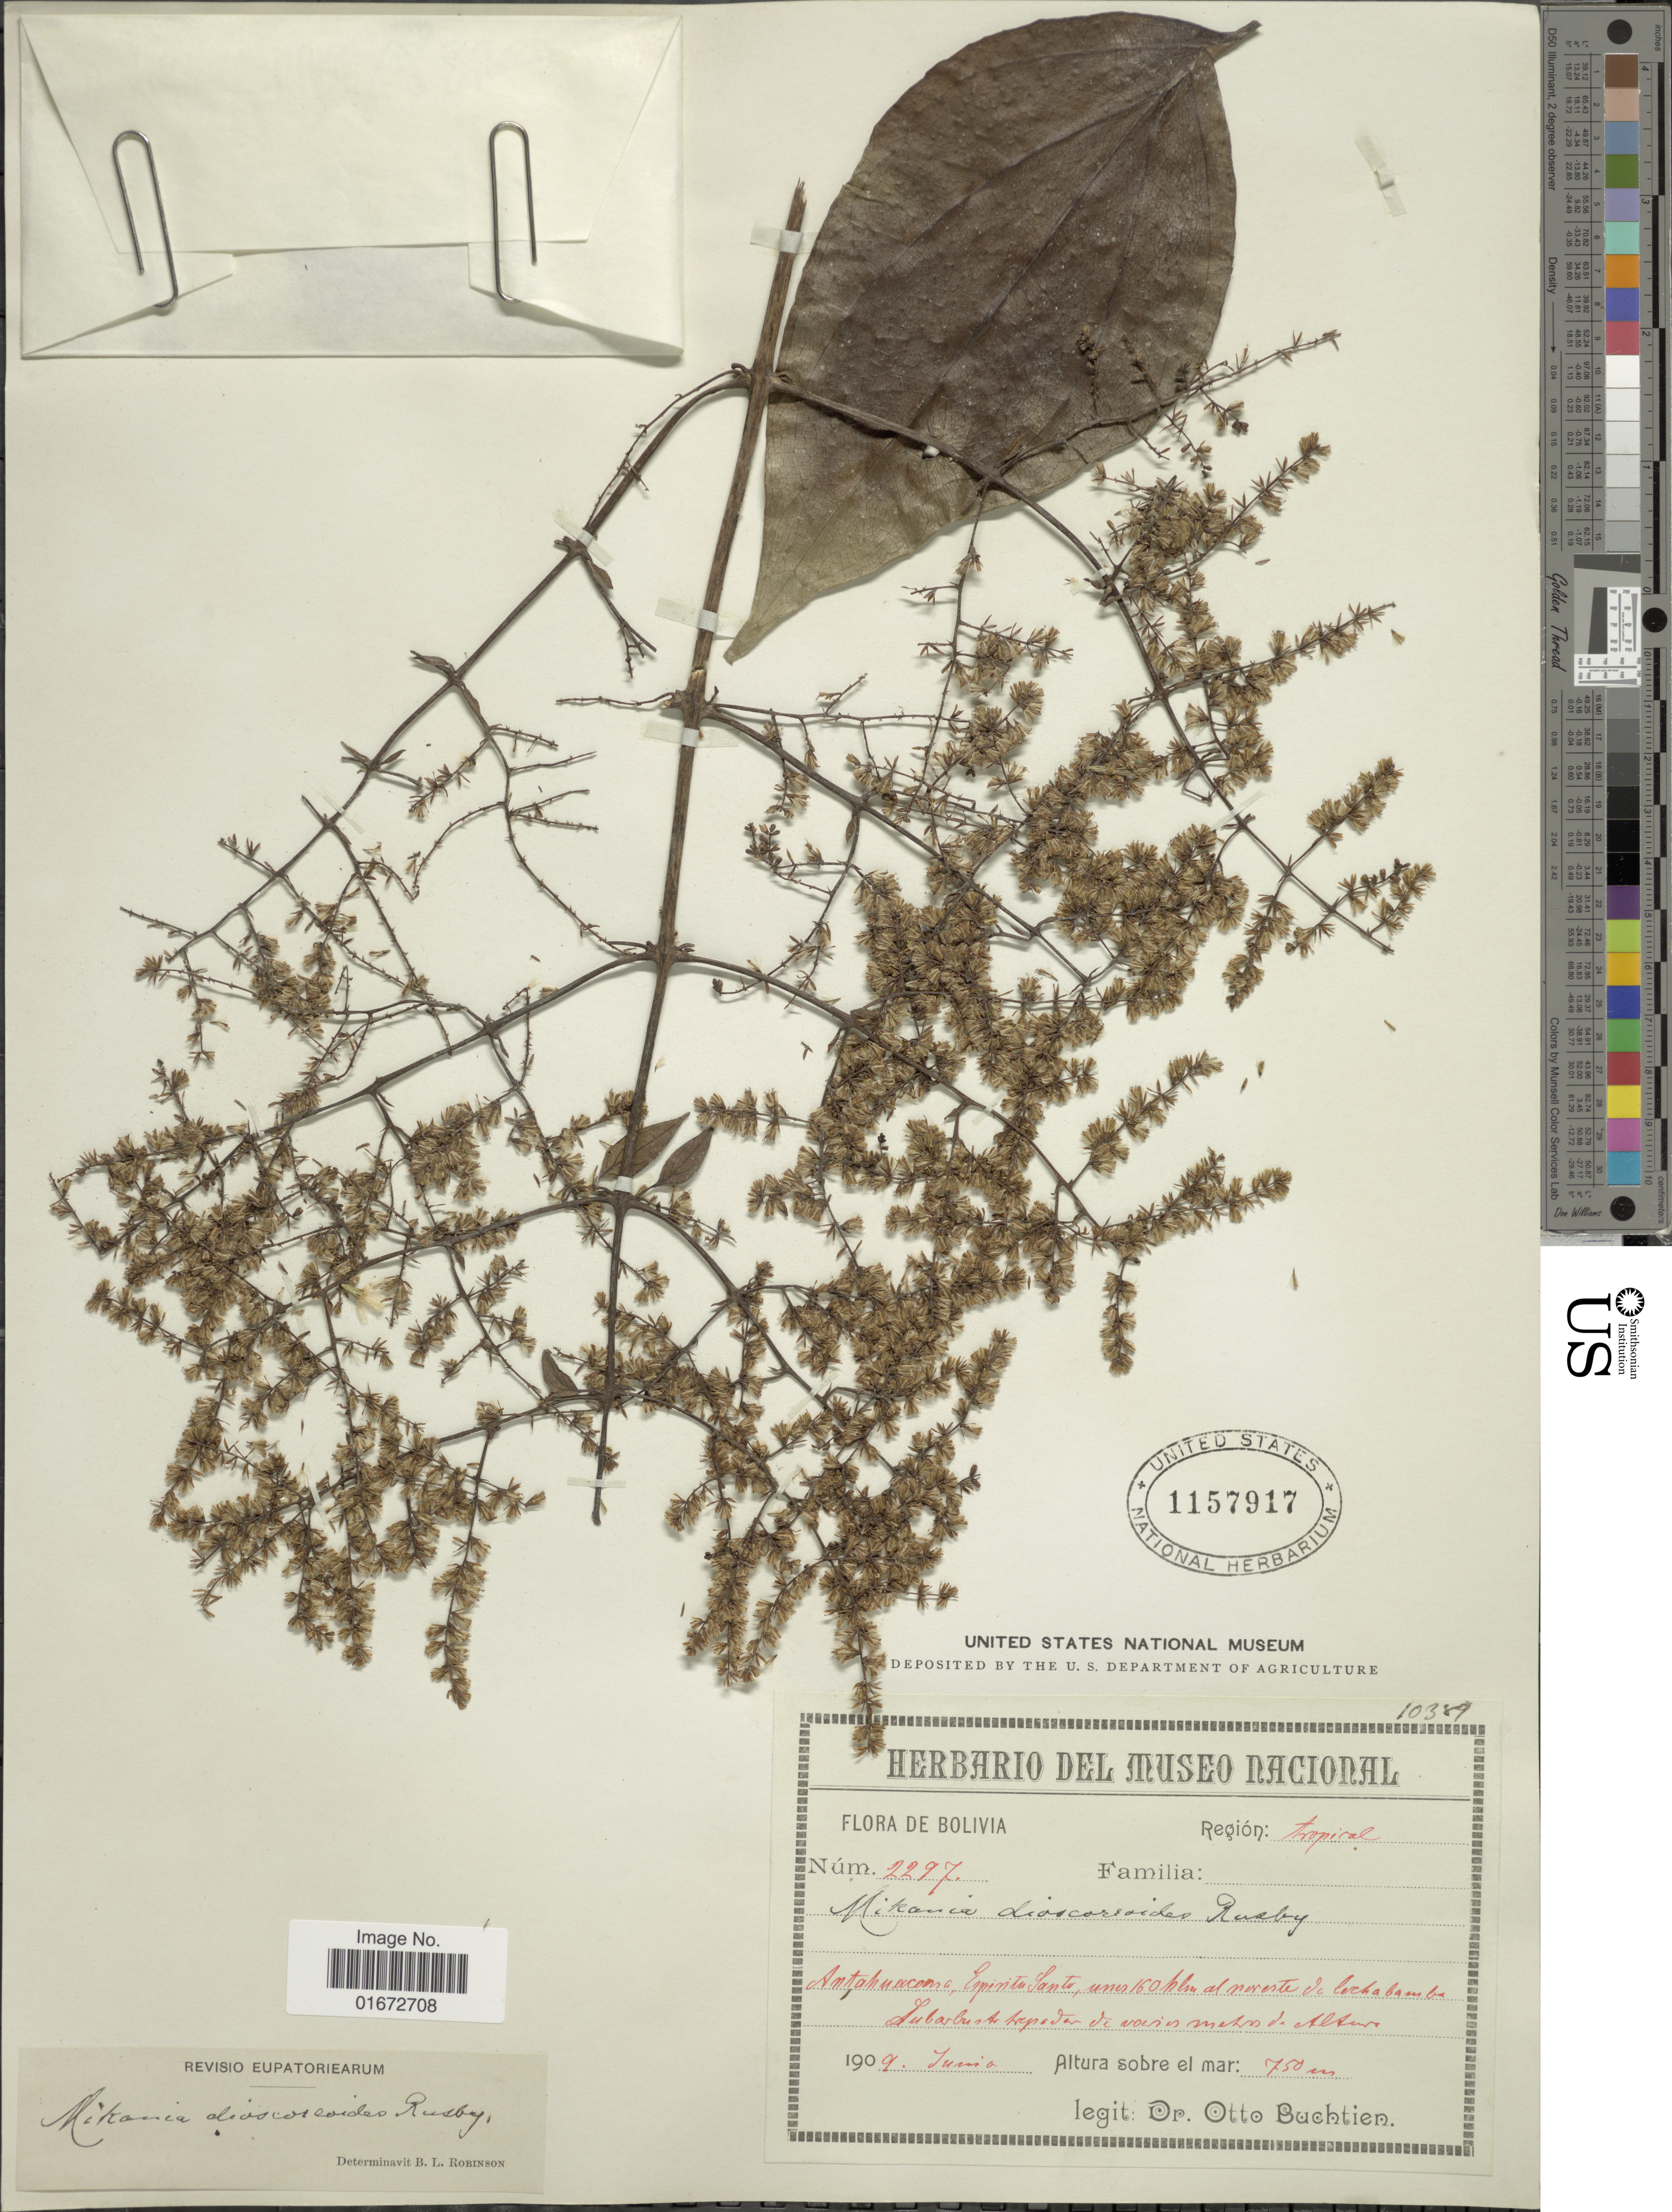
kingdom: Plantae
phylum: Tracheophyta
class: Magnoliopsida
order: Asterales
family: Asteraceae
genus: Mikania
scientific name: Mikania dioscoreoides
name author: (Rusby) B.L. Rob.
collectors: O. Buchtien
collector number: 2297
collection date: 1909-06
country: Bolivia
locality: Región: tropical. Antahuacana, Espirito Santo, una 160 klm al noreste de Cochabamba.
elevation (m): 750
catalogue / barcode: US 1157917